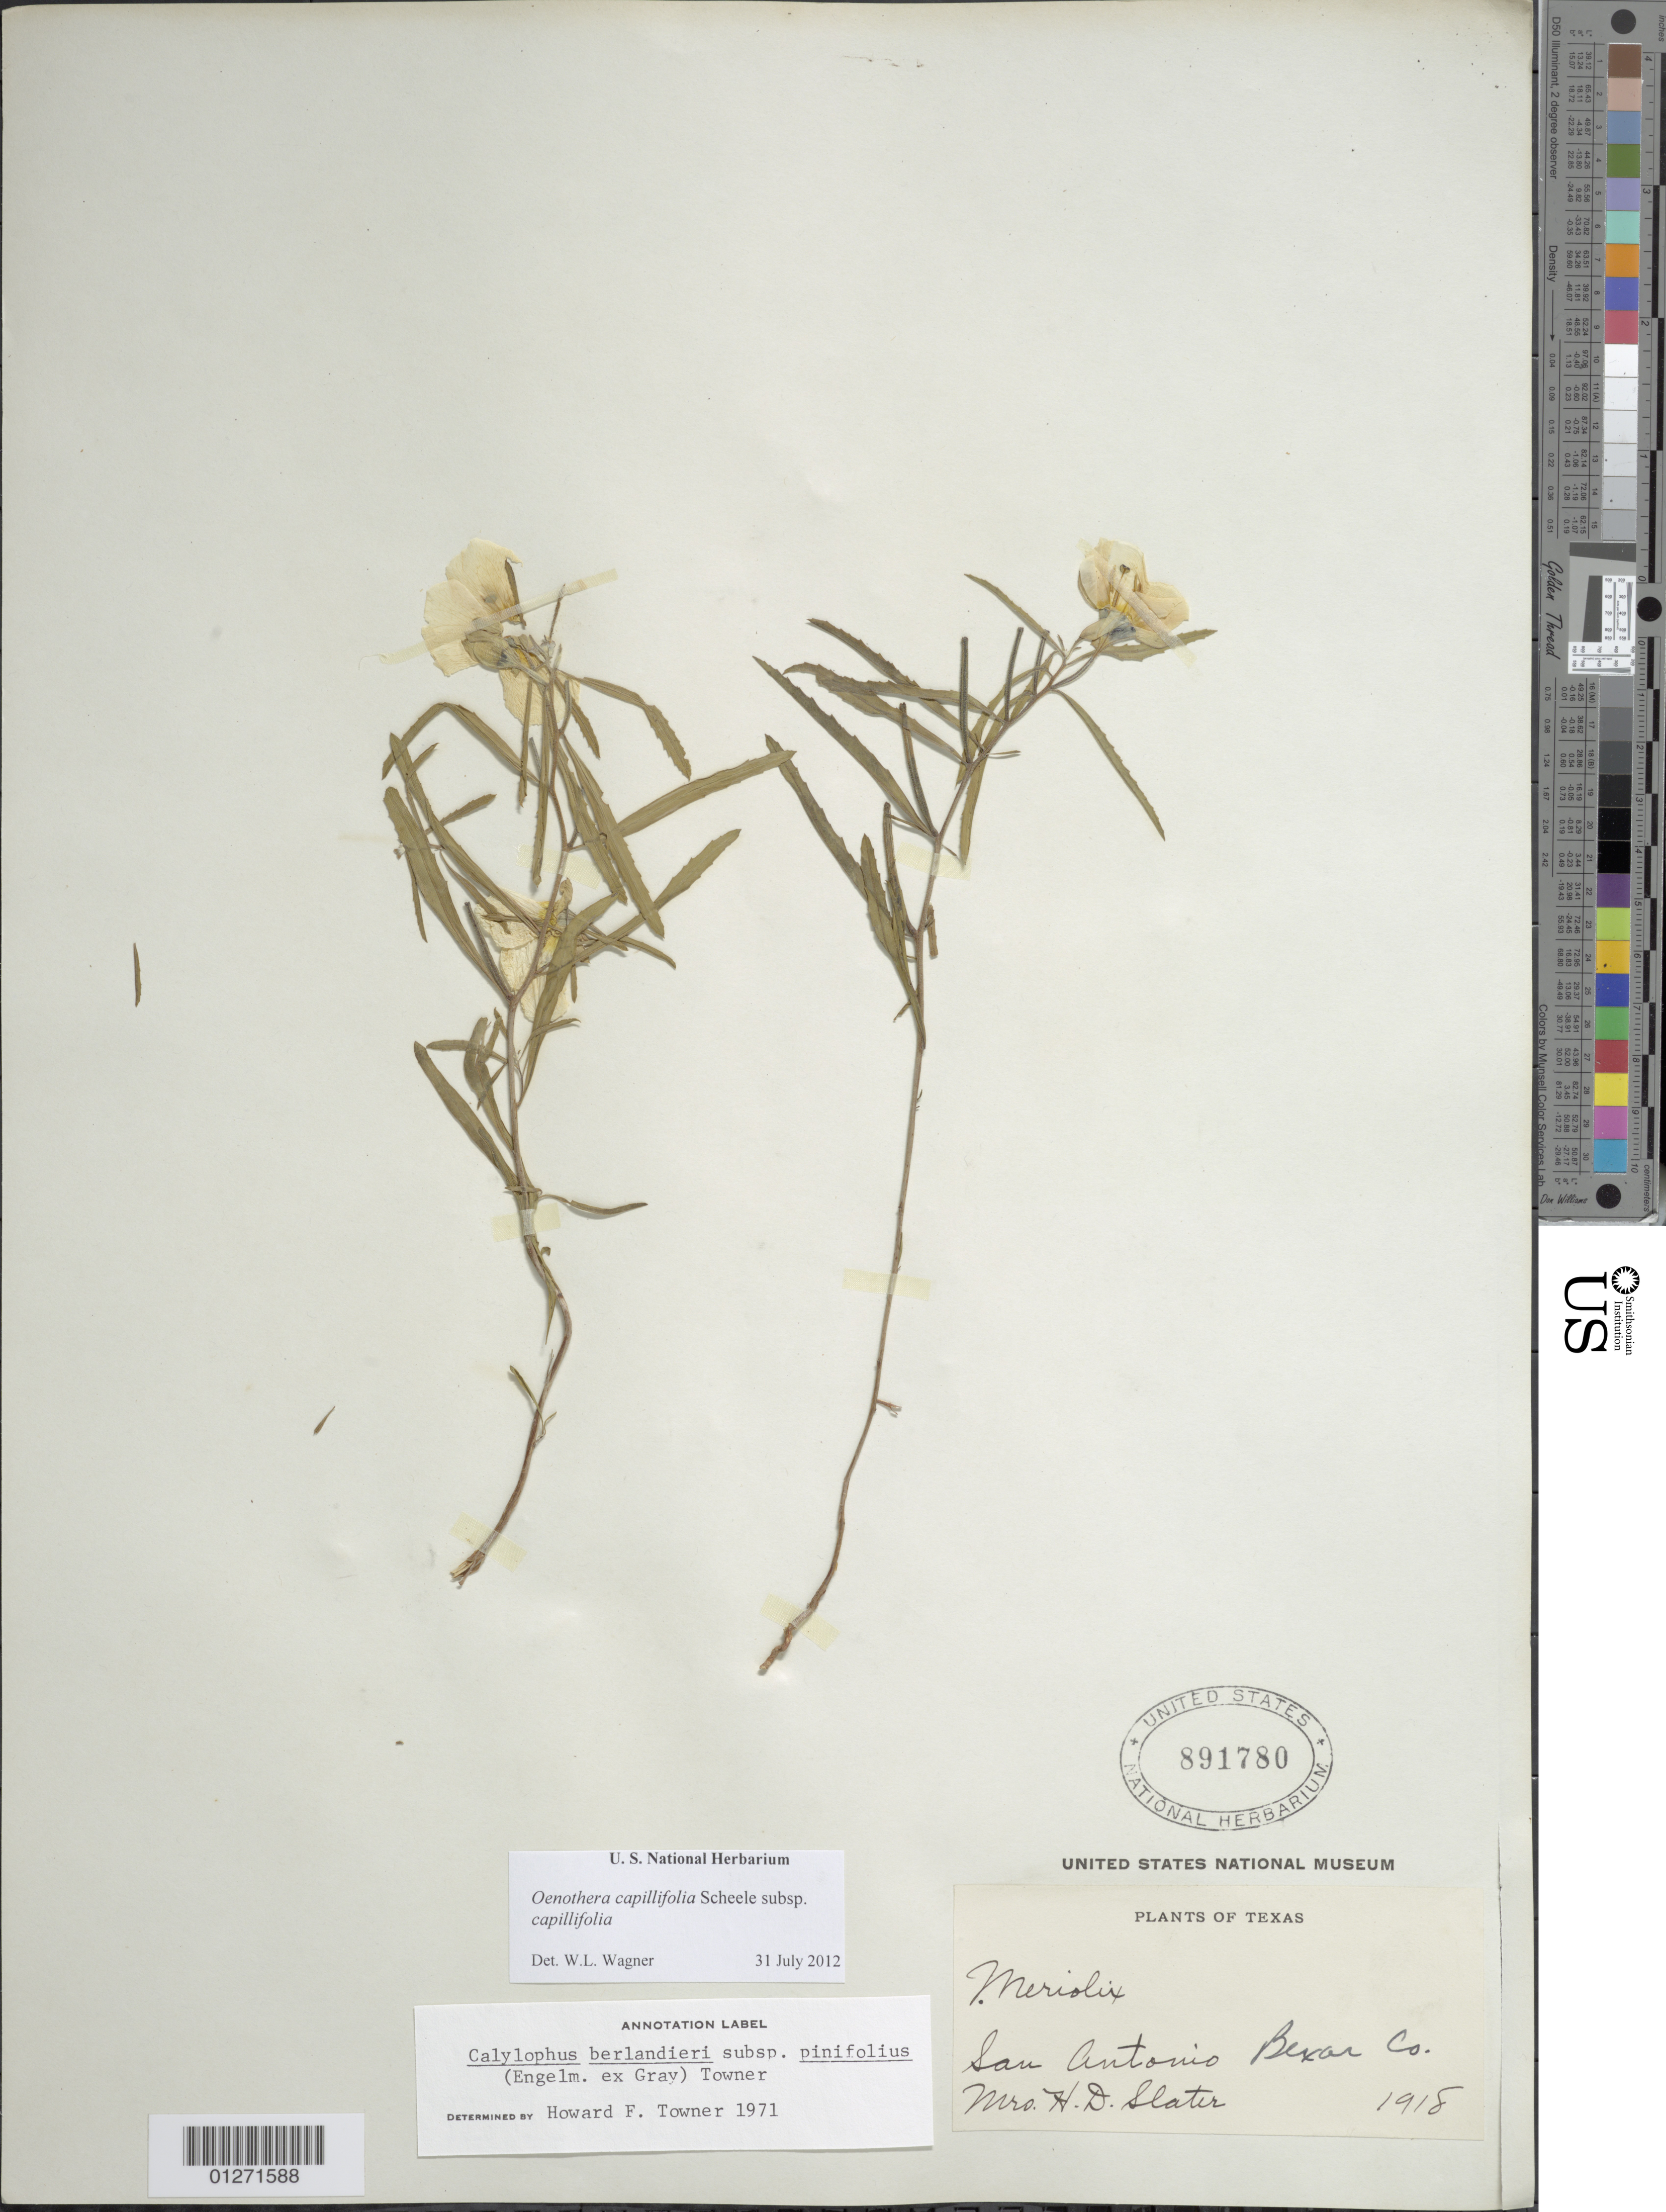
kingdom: Plantae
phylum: Tracheophyta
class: Magnoliopsida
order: Myrtales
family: Onagraceae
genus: Oenothera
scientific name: Oenothera capillifolia subsp. capillifolia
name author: Scheele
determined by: Wagner, W. L., (BOT), Smithsonian Institution - National Museum of Natural History (UNITED STATES)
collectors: H. Slater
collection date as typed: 1918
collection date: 1918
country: United States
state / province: Texas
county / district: Bexar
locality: San Antonio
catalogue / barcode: US 891780